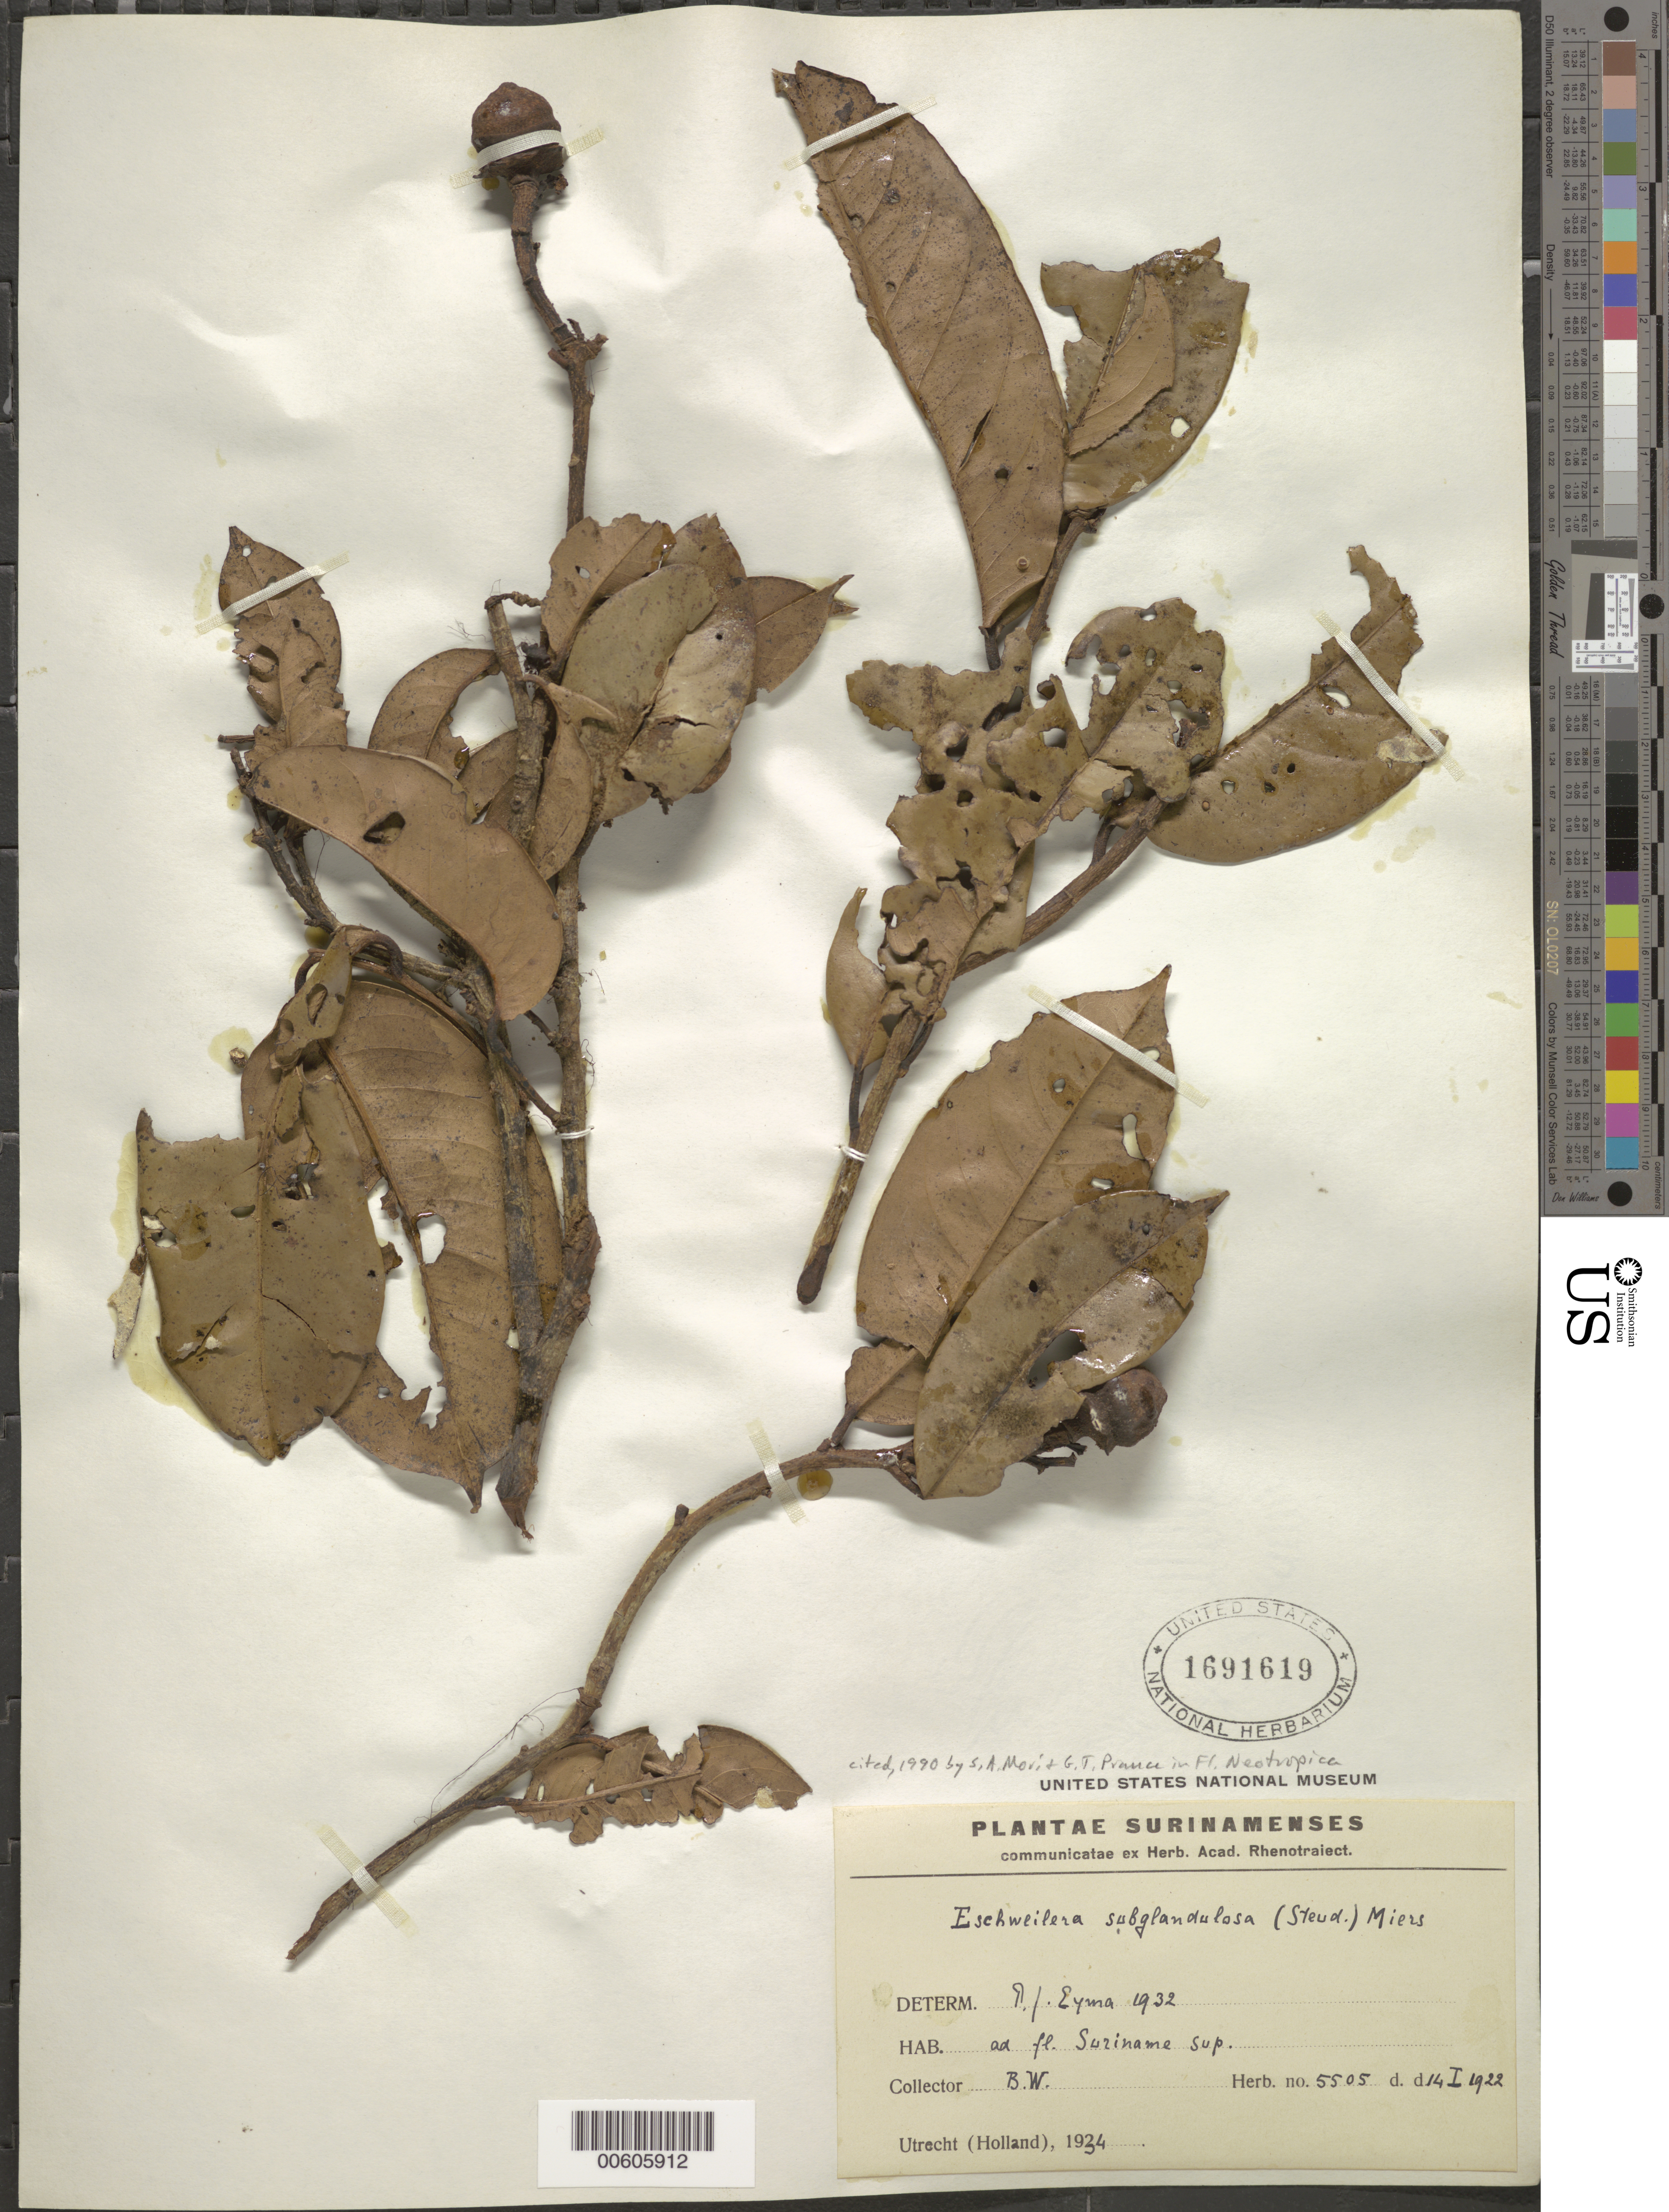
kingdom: Plantae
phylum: Tracheophyta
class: Magnoliopsida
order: Ericales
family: Lecythidaceae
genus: Eschweilera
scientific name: Eschweilera subglandulosa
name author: (Steud. ex Berg) Miers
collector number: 5505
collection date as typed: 14-Jan-22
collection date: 1922-01-14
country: Suriname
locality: Surinam R.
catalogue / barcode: US 1691619